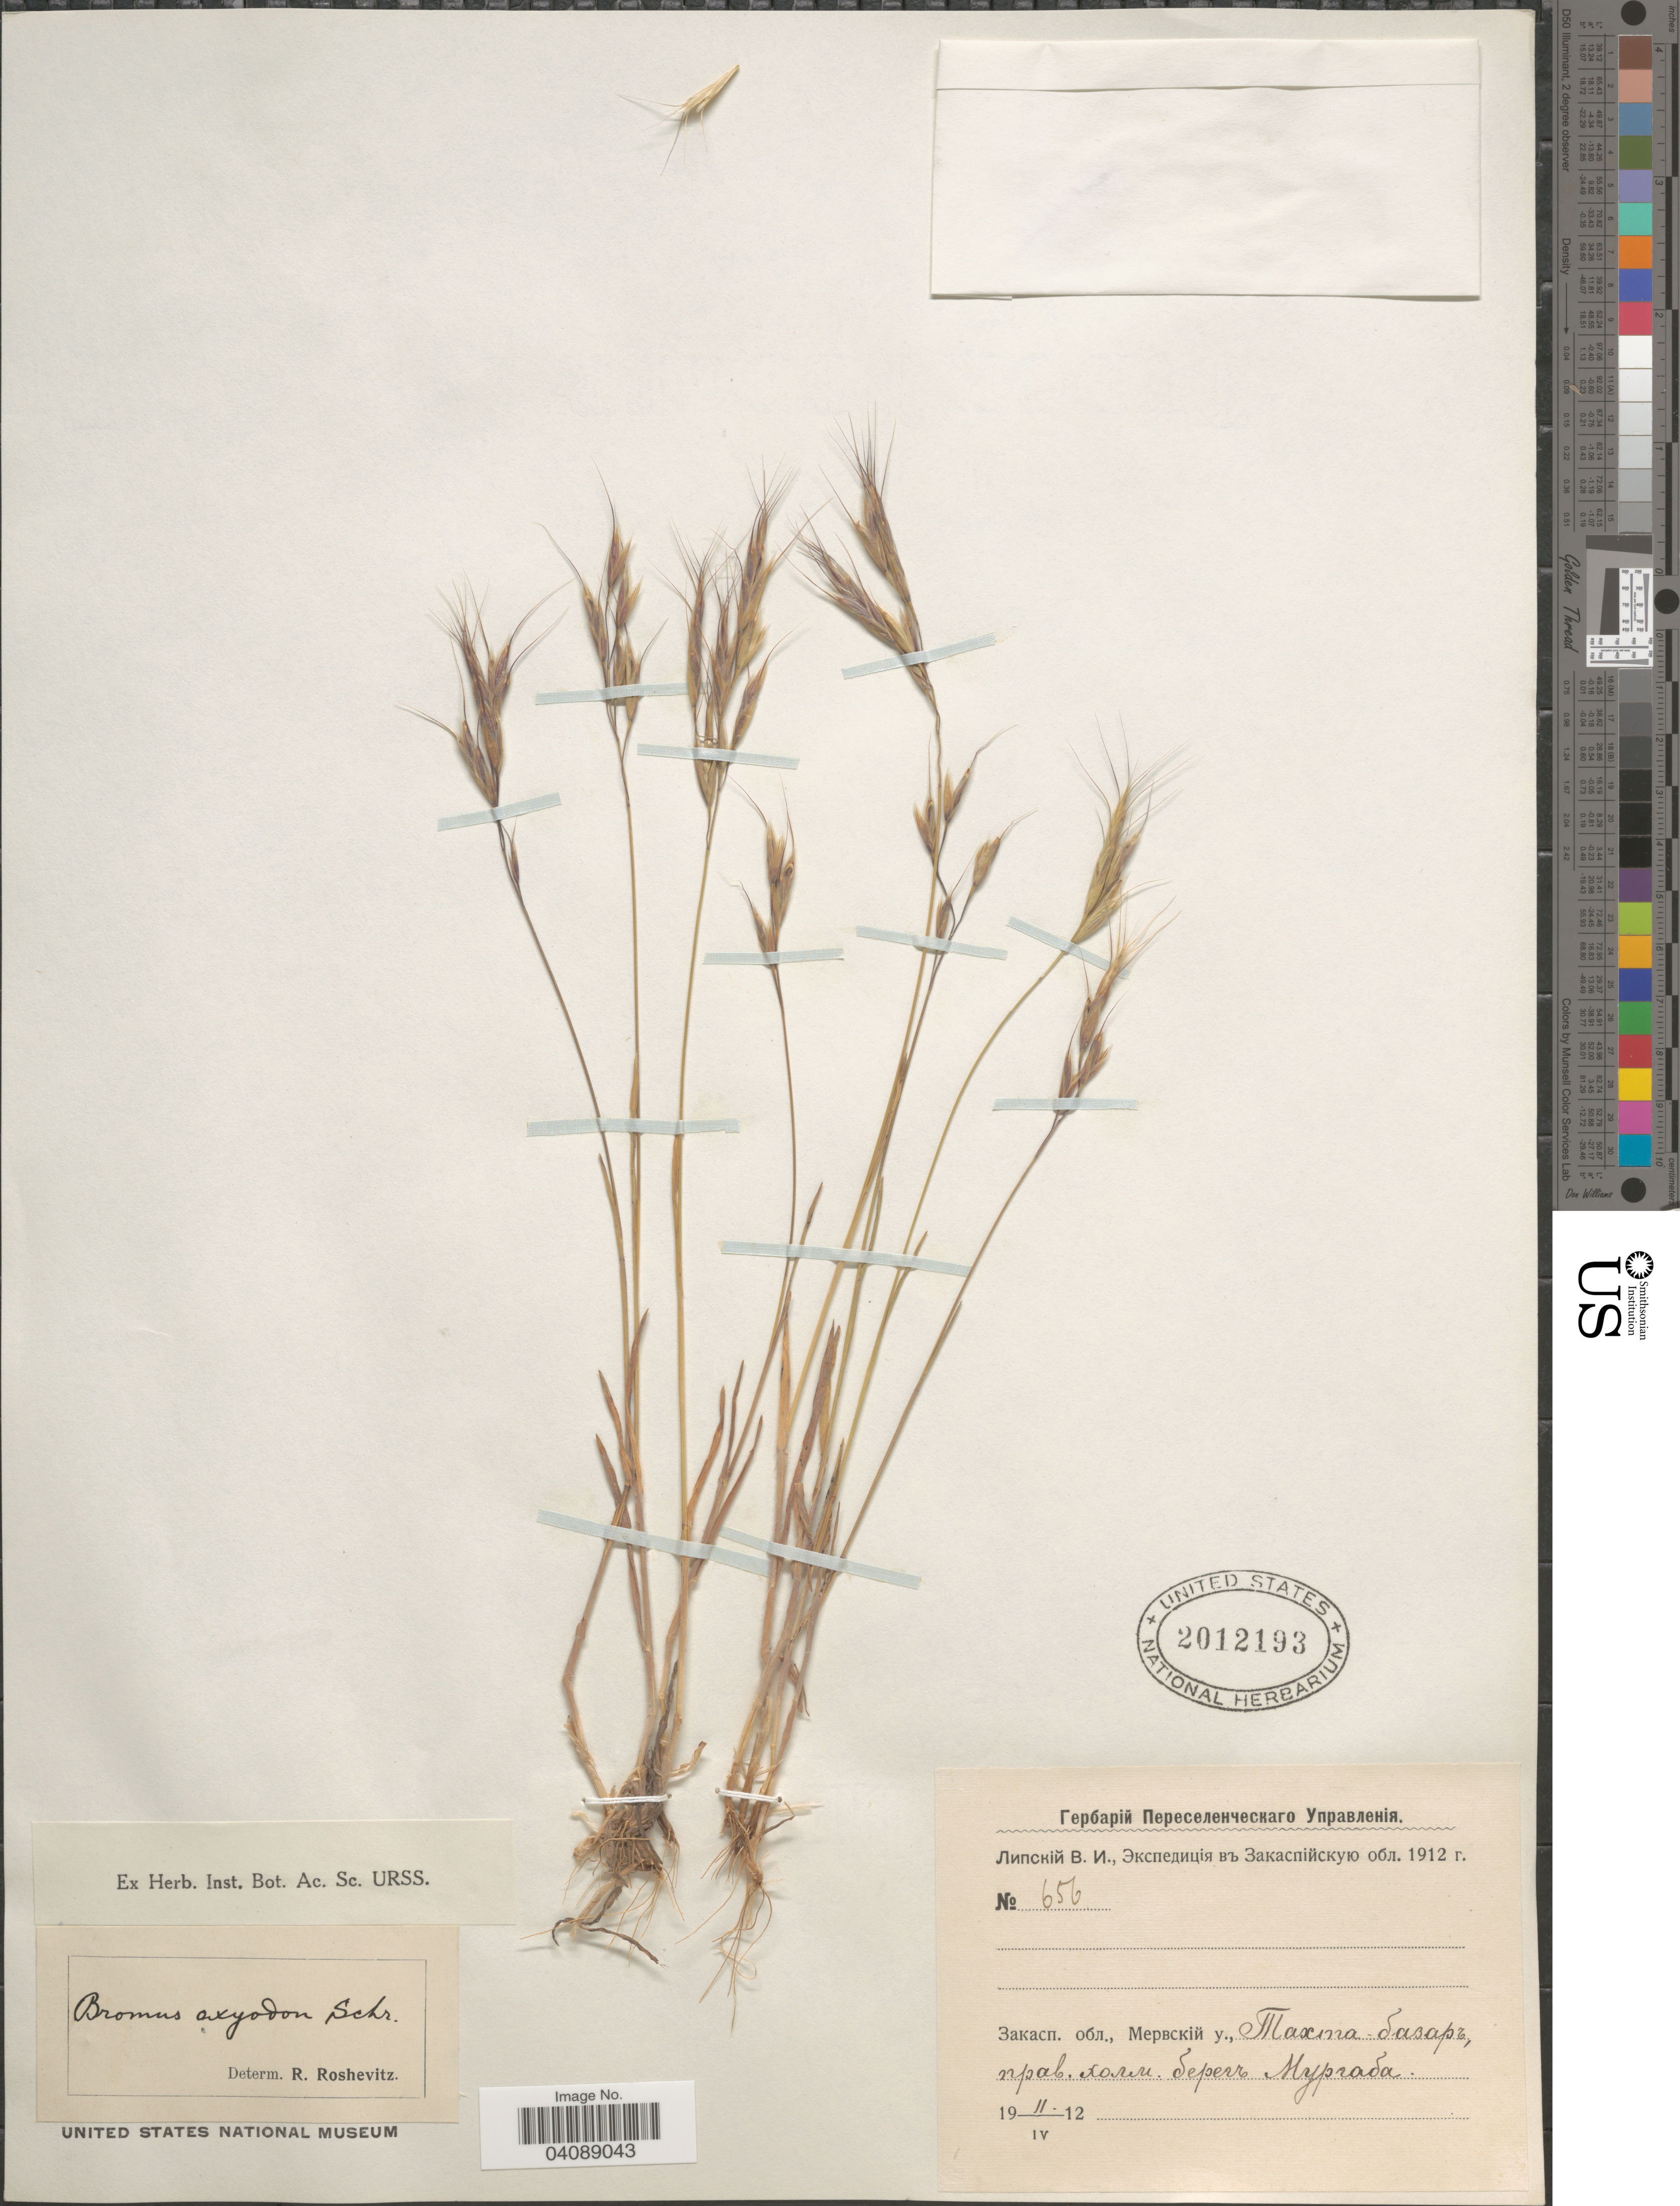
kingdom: Plantae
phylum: Tracheophyta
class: Liliopsida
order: Poales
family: Poaceae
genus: Bromus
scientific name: Bromus oxyodon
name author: Schrenk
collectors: V. Lipskiy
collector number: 656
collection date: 1912-04-11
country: Turkmenistan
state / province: Mary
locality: Takhta-Bazar, right river Murgab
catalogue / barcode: US 2012193